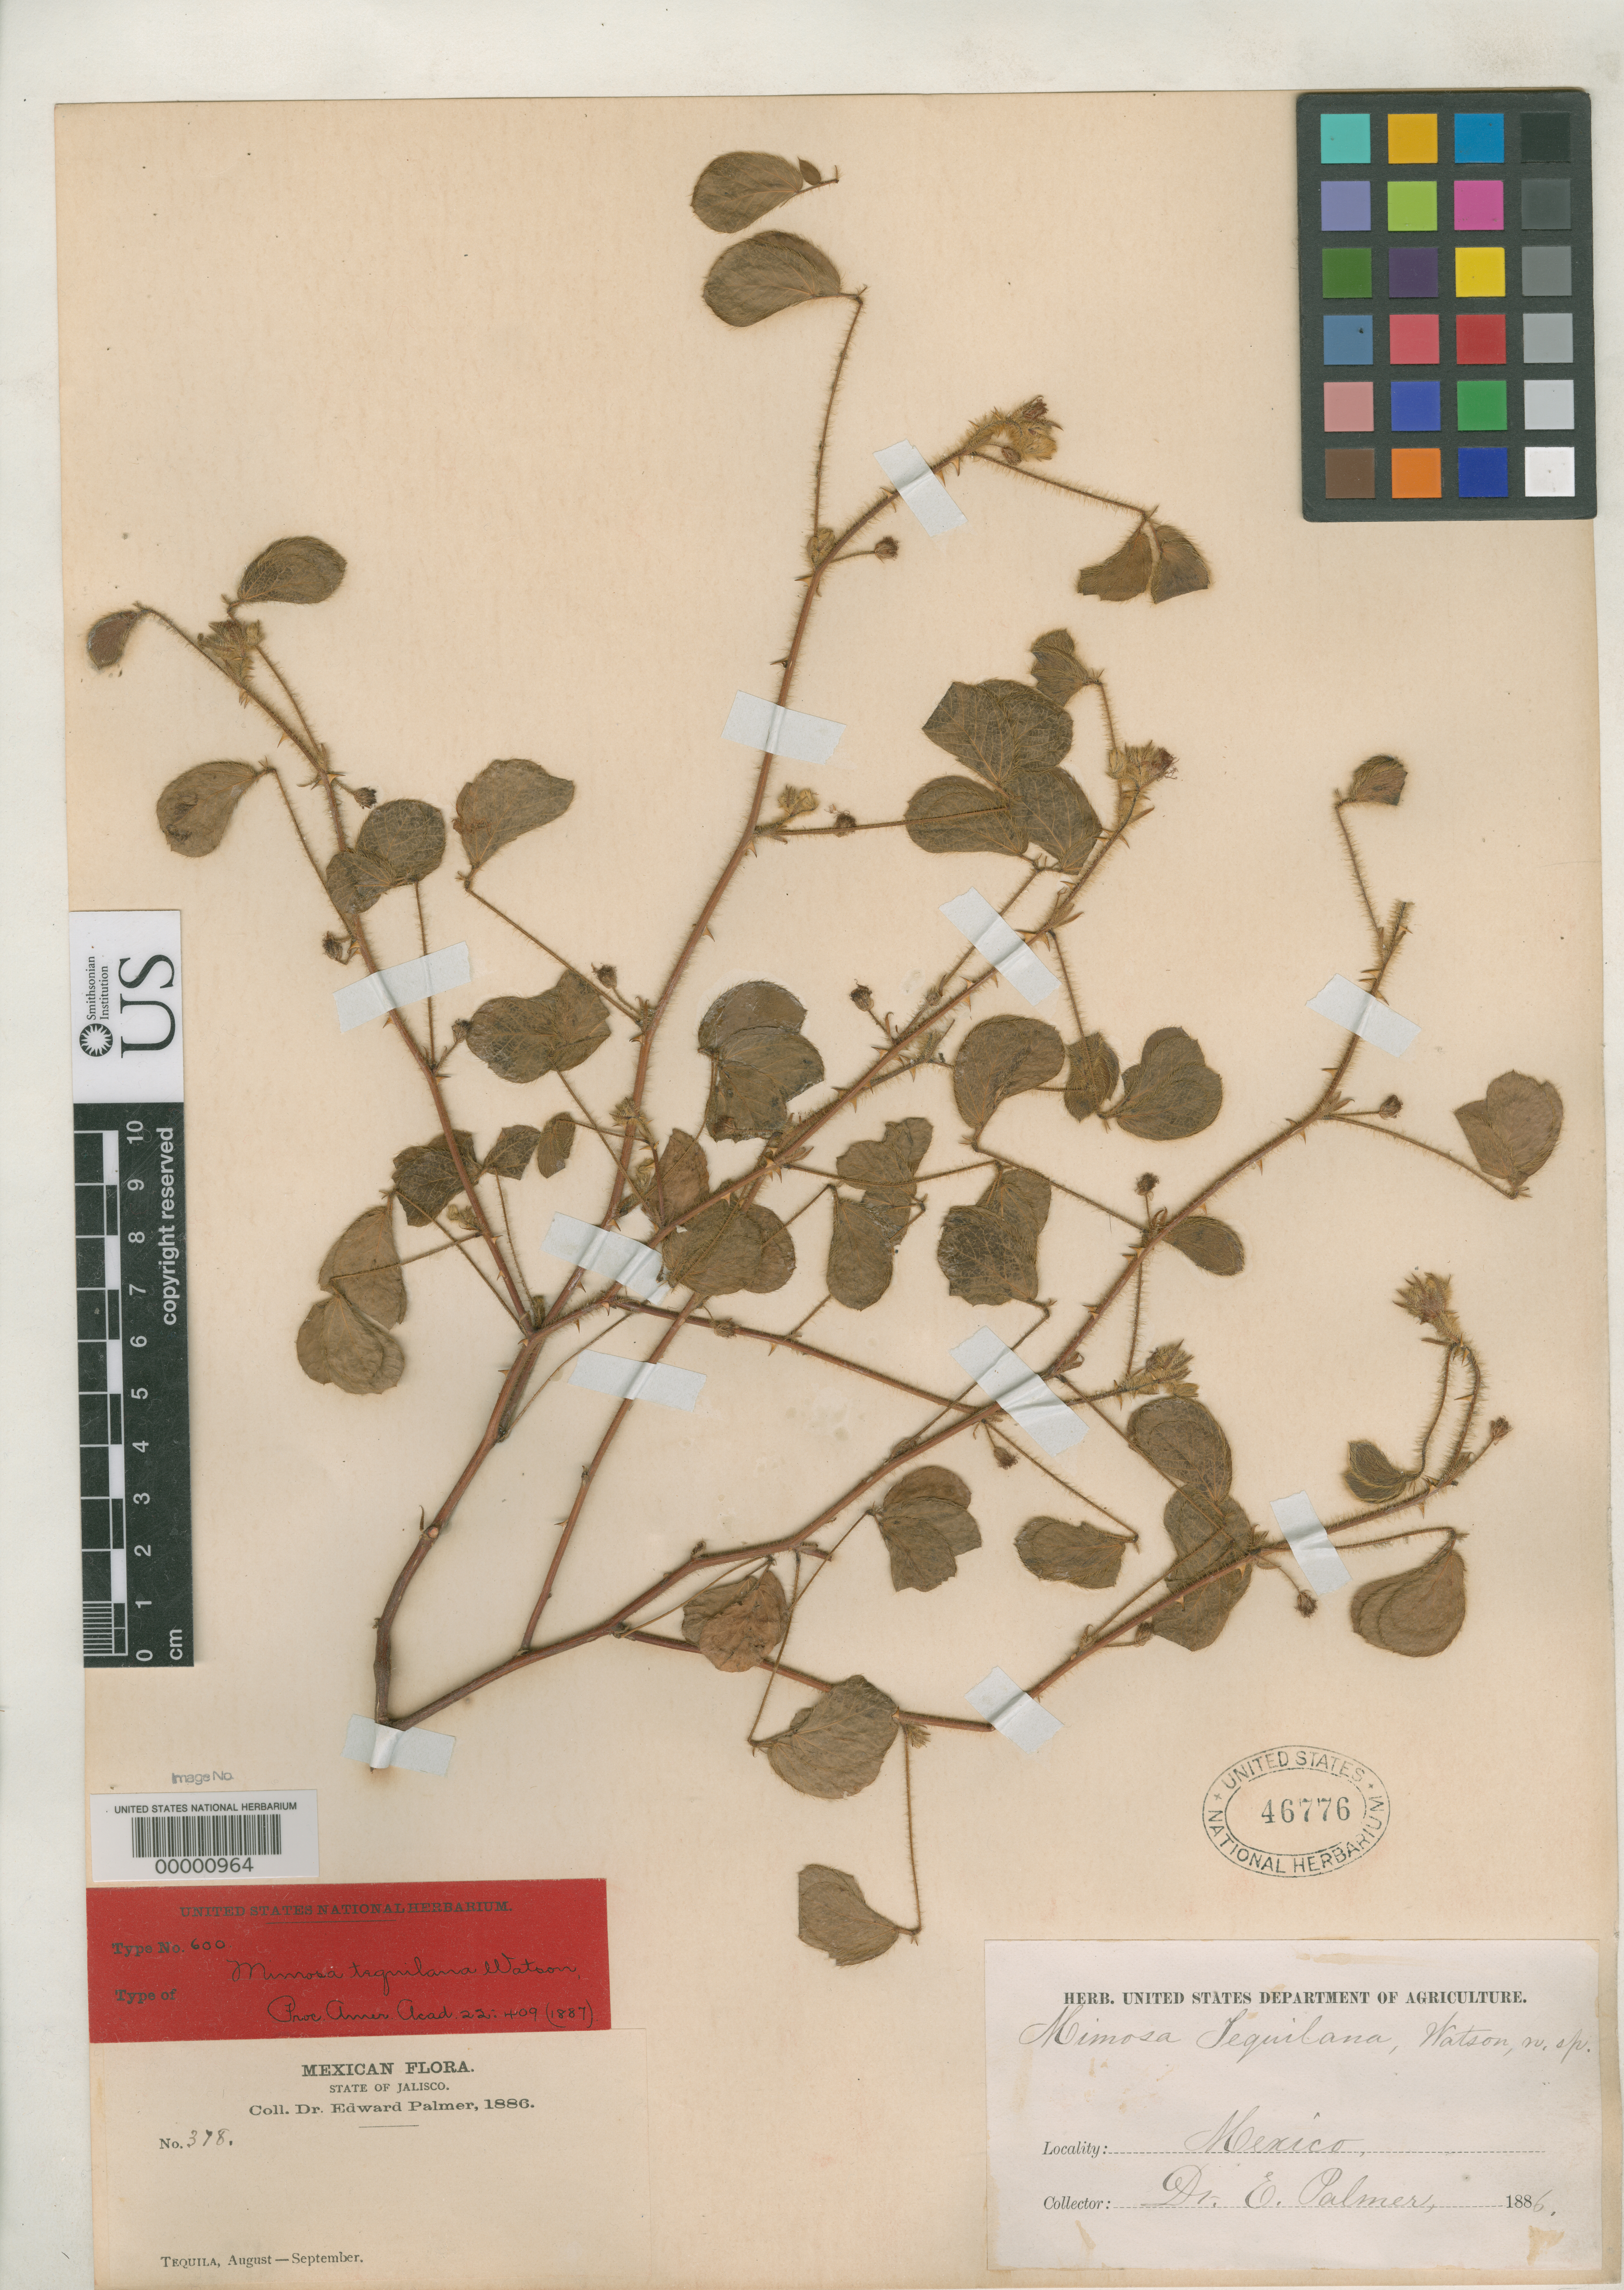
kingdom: Plantae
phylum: Tracheophyta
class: Magnoliopsida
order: Fabales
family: Fabaceae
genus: Mimosa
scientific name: Mimosa tequilana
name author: S. Watson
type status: Isotype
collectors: E. Palmer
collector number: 378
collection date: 1886-08/1886-09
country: Mexico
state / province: Jalisco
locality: Tequila.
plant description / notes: Holotype is at GH as cited by McVaugh (1987) & Barneby (1991).Holotype is at GH as cited by McVaugh (1987) & Barneby (1991).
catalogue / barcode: US 46776